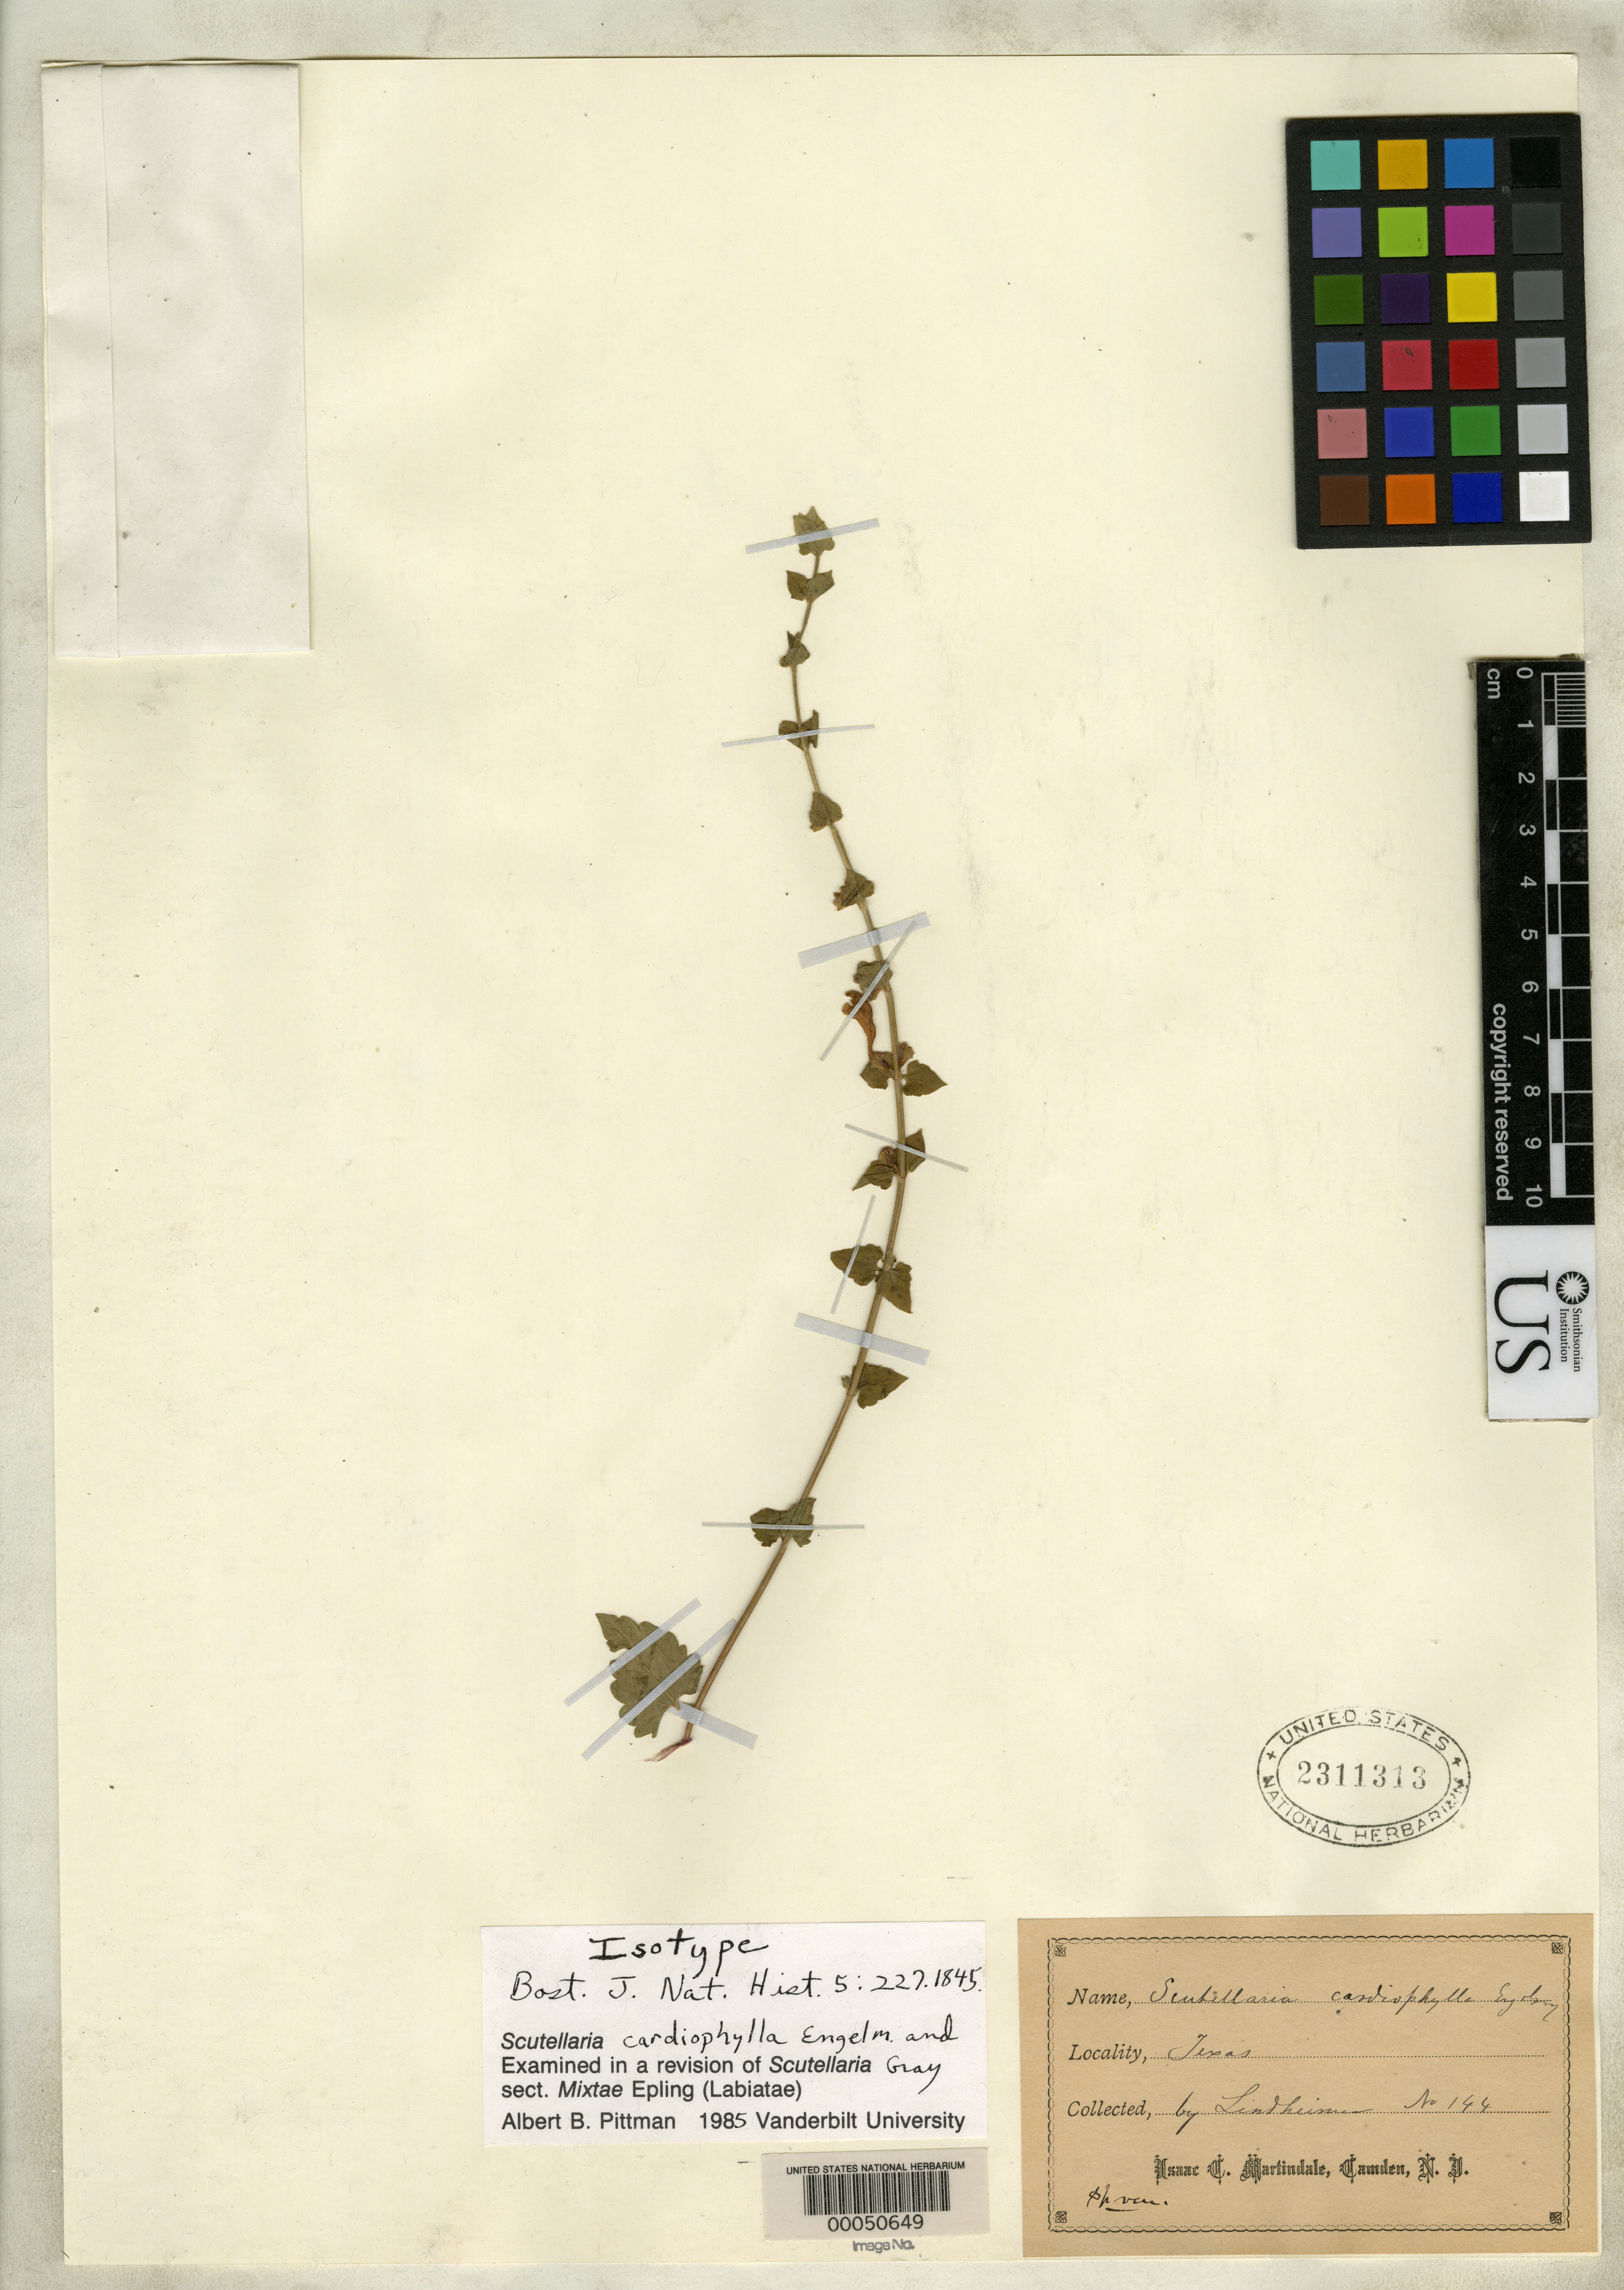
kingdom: Plantae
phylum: Tracheophyta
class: Magnoliopsida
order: Lamiales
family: Lamiaceae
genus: Scutellaria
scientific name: Scutellaria cardiophylla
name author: Engelm. & A. Gray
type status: Isotype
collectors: F. J. Lindheimer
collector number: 144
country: United States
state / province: Texas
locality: Near Houston.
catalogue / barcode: US 2311313